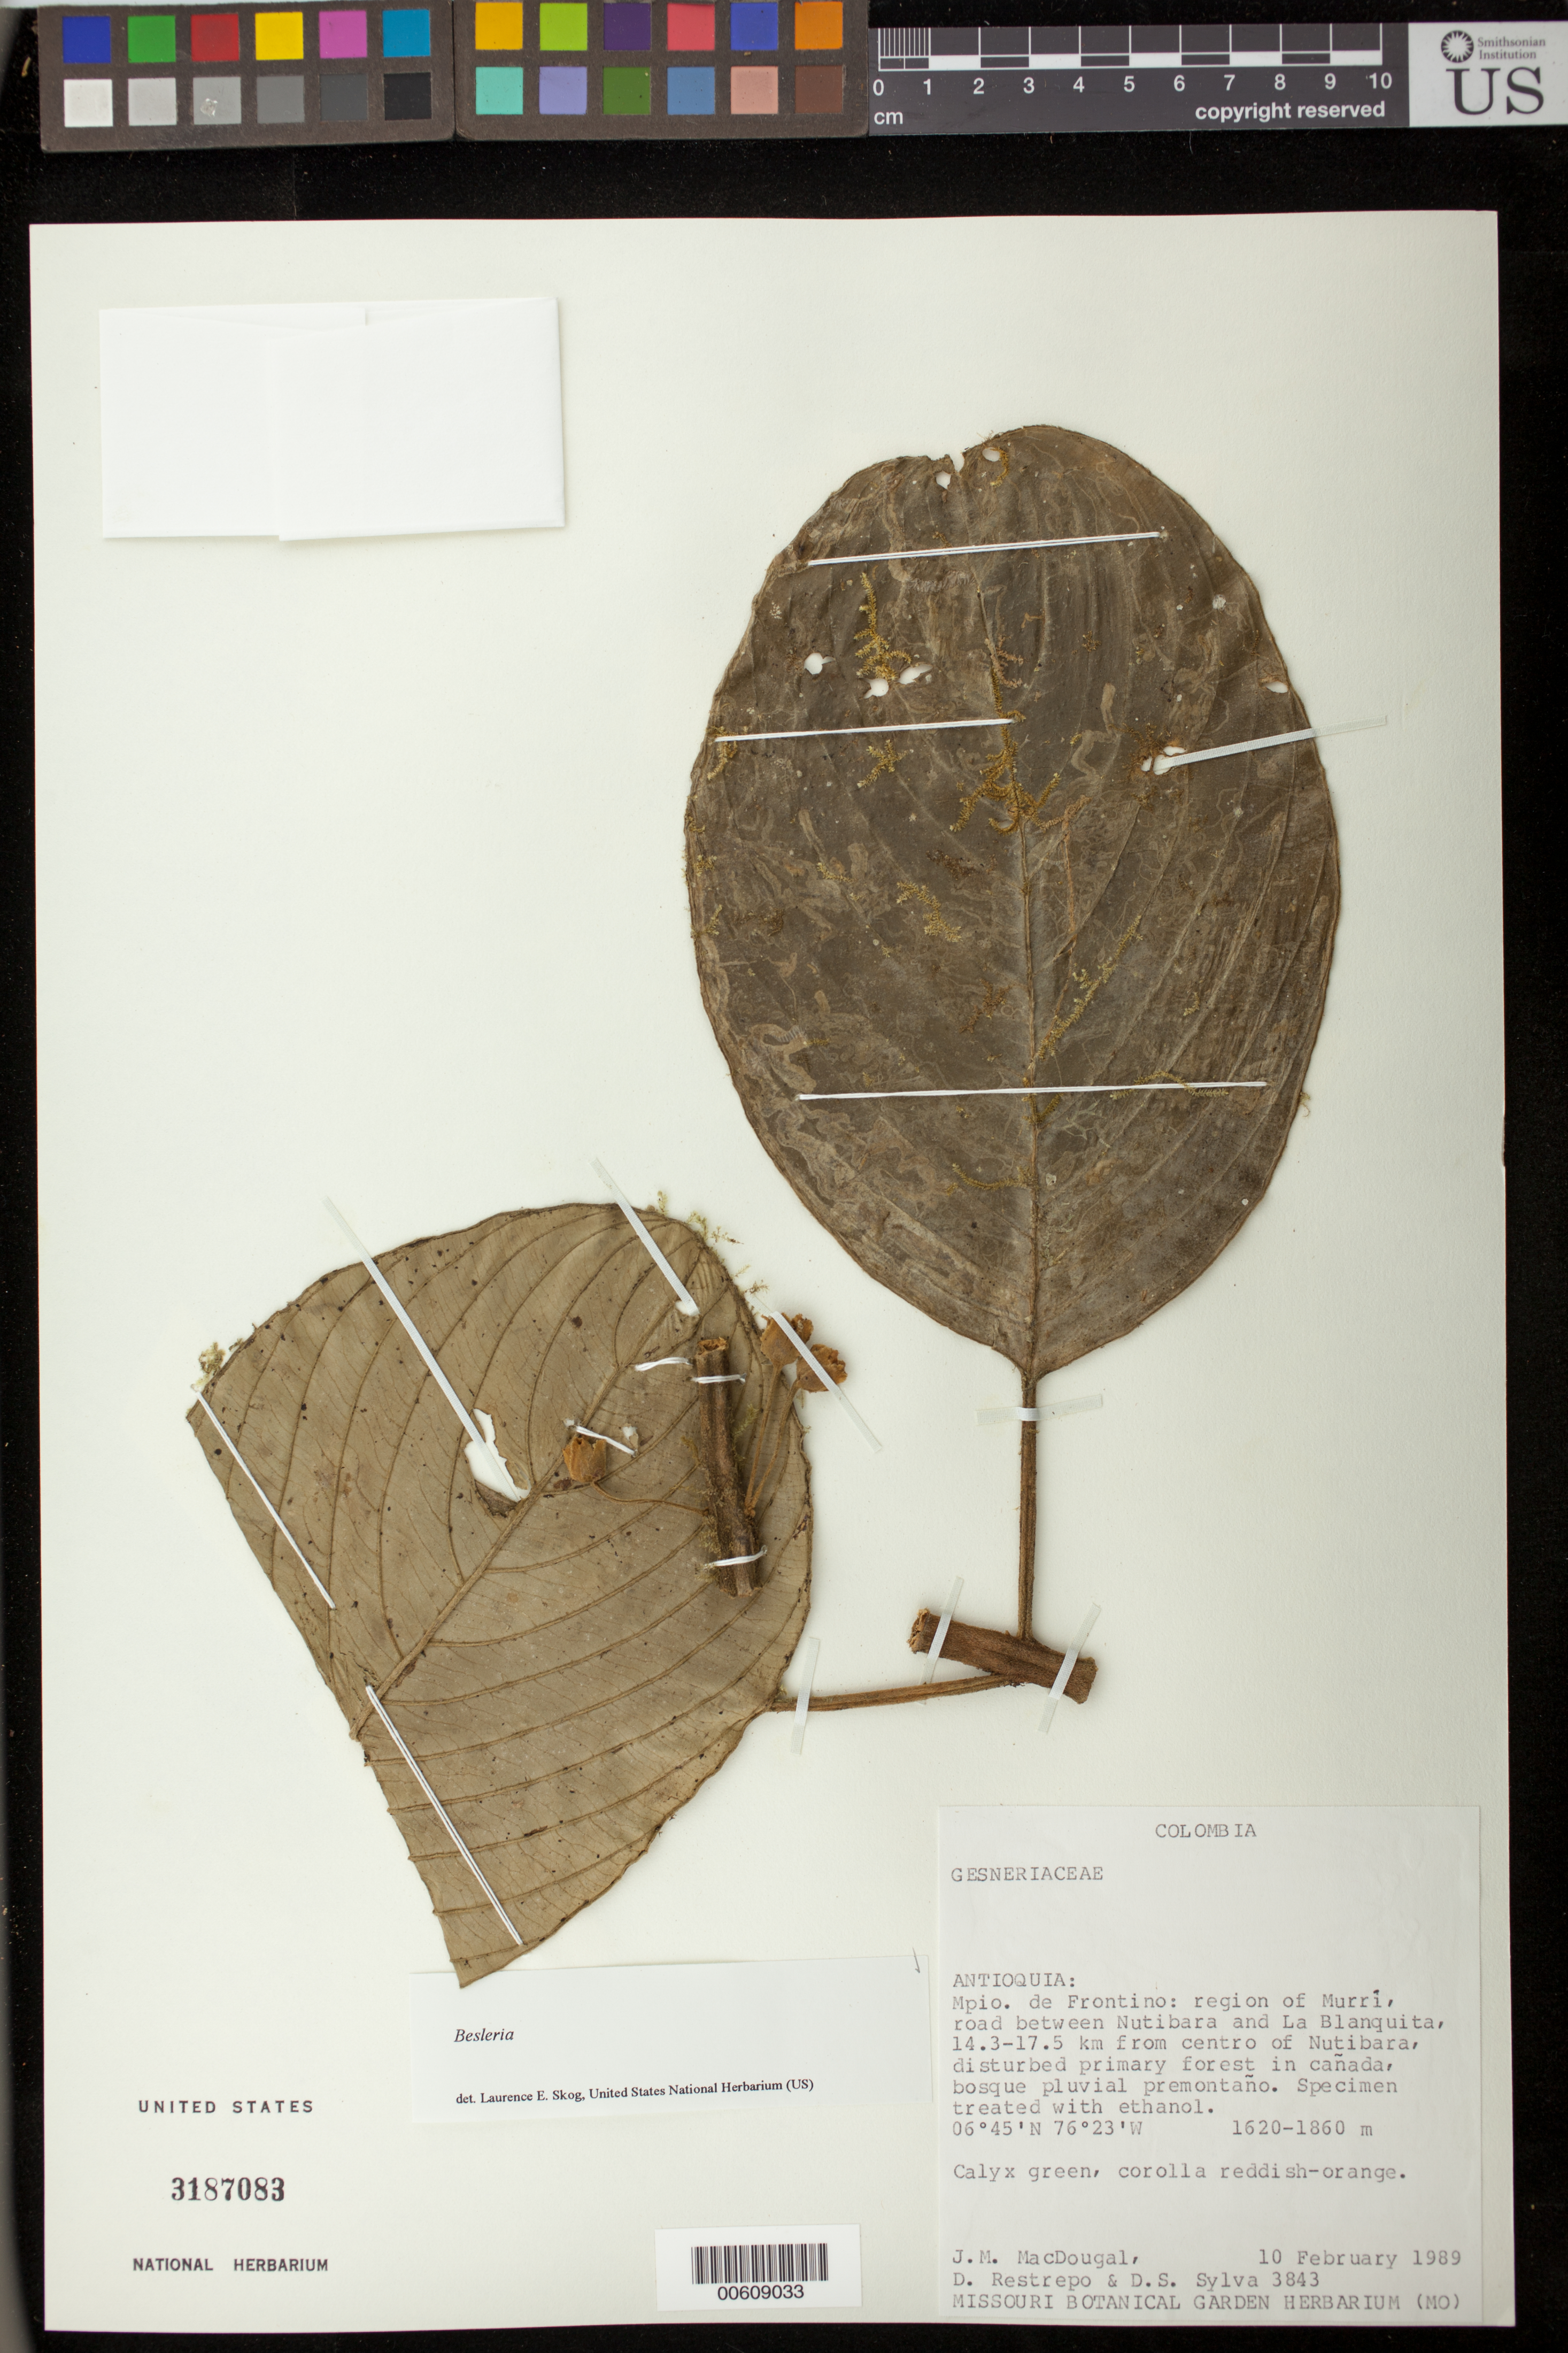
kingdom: Plantae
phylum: Tracheophyta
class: Magnoliopsida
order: Lamiales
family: Gesneriaceae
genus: Besleria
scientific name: Besleria sp.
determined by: Skog, Laurence E.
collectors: J. M. MacDougal, D. Restrepo & D. Sylva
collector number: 3843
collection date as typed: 10 Feb 1989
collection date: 1989-02-10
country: Colombia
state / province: Antioquia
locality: Mpio. de Frontino: region of Murrí, road between Nutibara and La Blanquita, 14.3-17.5 km from centro of Nutibara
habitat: Disturbed primary forest in cañada, bosque pluvial premontaño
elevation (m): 1620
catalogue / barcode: US 3187083